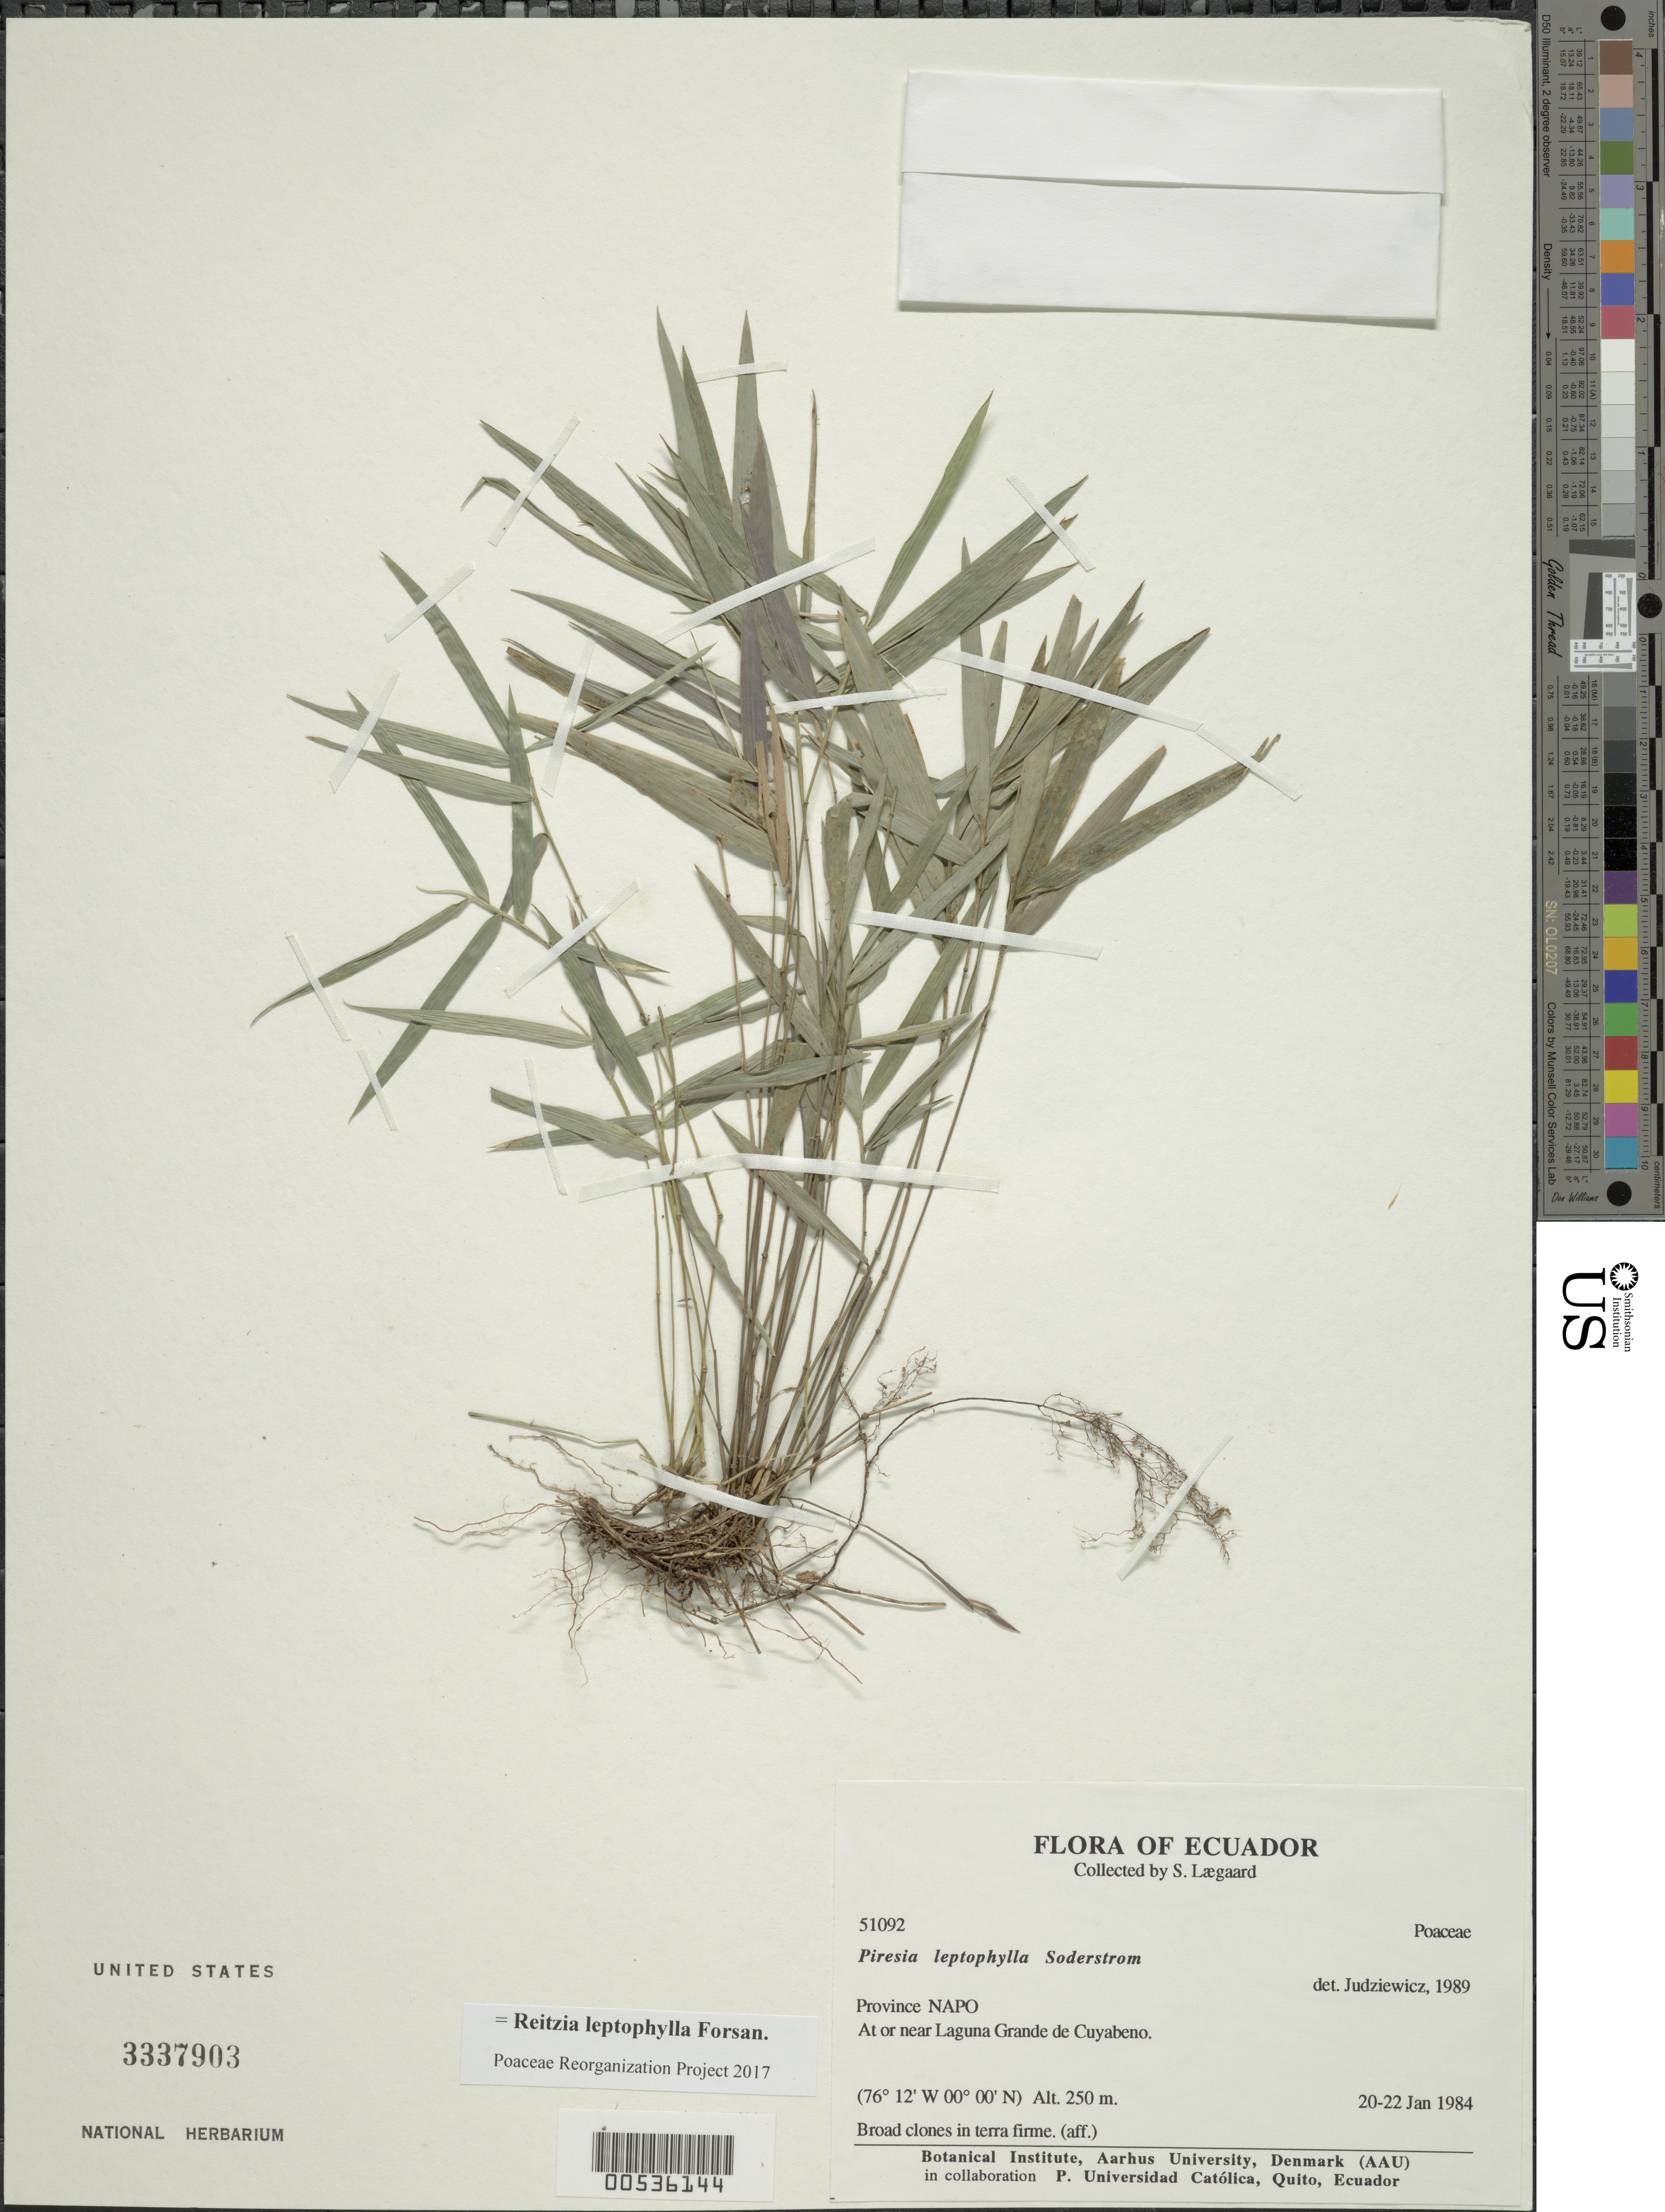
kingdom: Plantae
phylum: Tracheophyta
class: Liliopsida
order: Poales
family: Poaceae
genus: Reitzia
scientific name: Reitzia leptophylla ined. 2019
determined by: Poaceae Reorganization Project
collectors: S. Lægaard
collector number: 51092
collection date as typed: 20 Jan 1984 to 22 Jan 1984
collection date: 1984-01-20/1984-01-22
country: Ecuador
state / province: Napo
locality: Near Laguna Grande de cuyabeno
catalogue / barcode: US 3337903